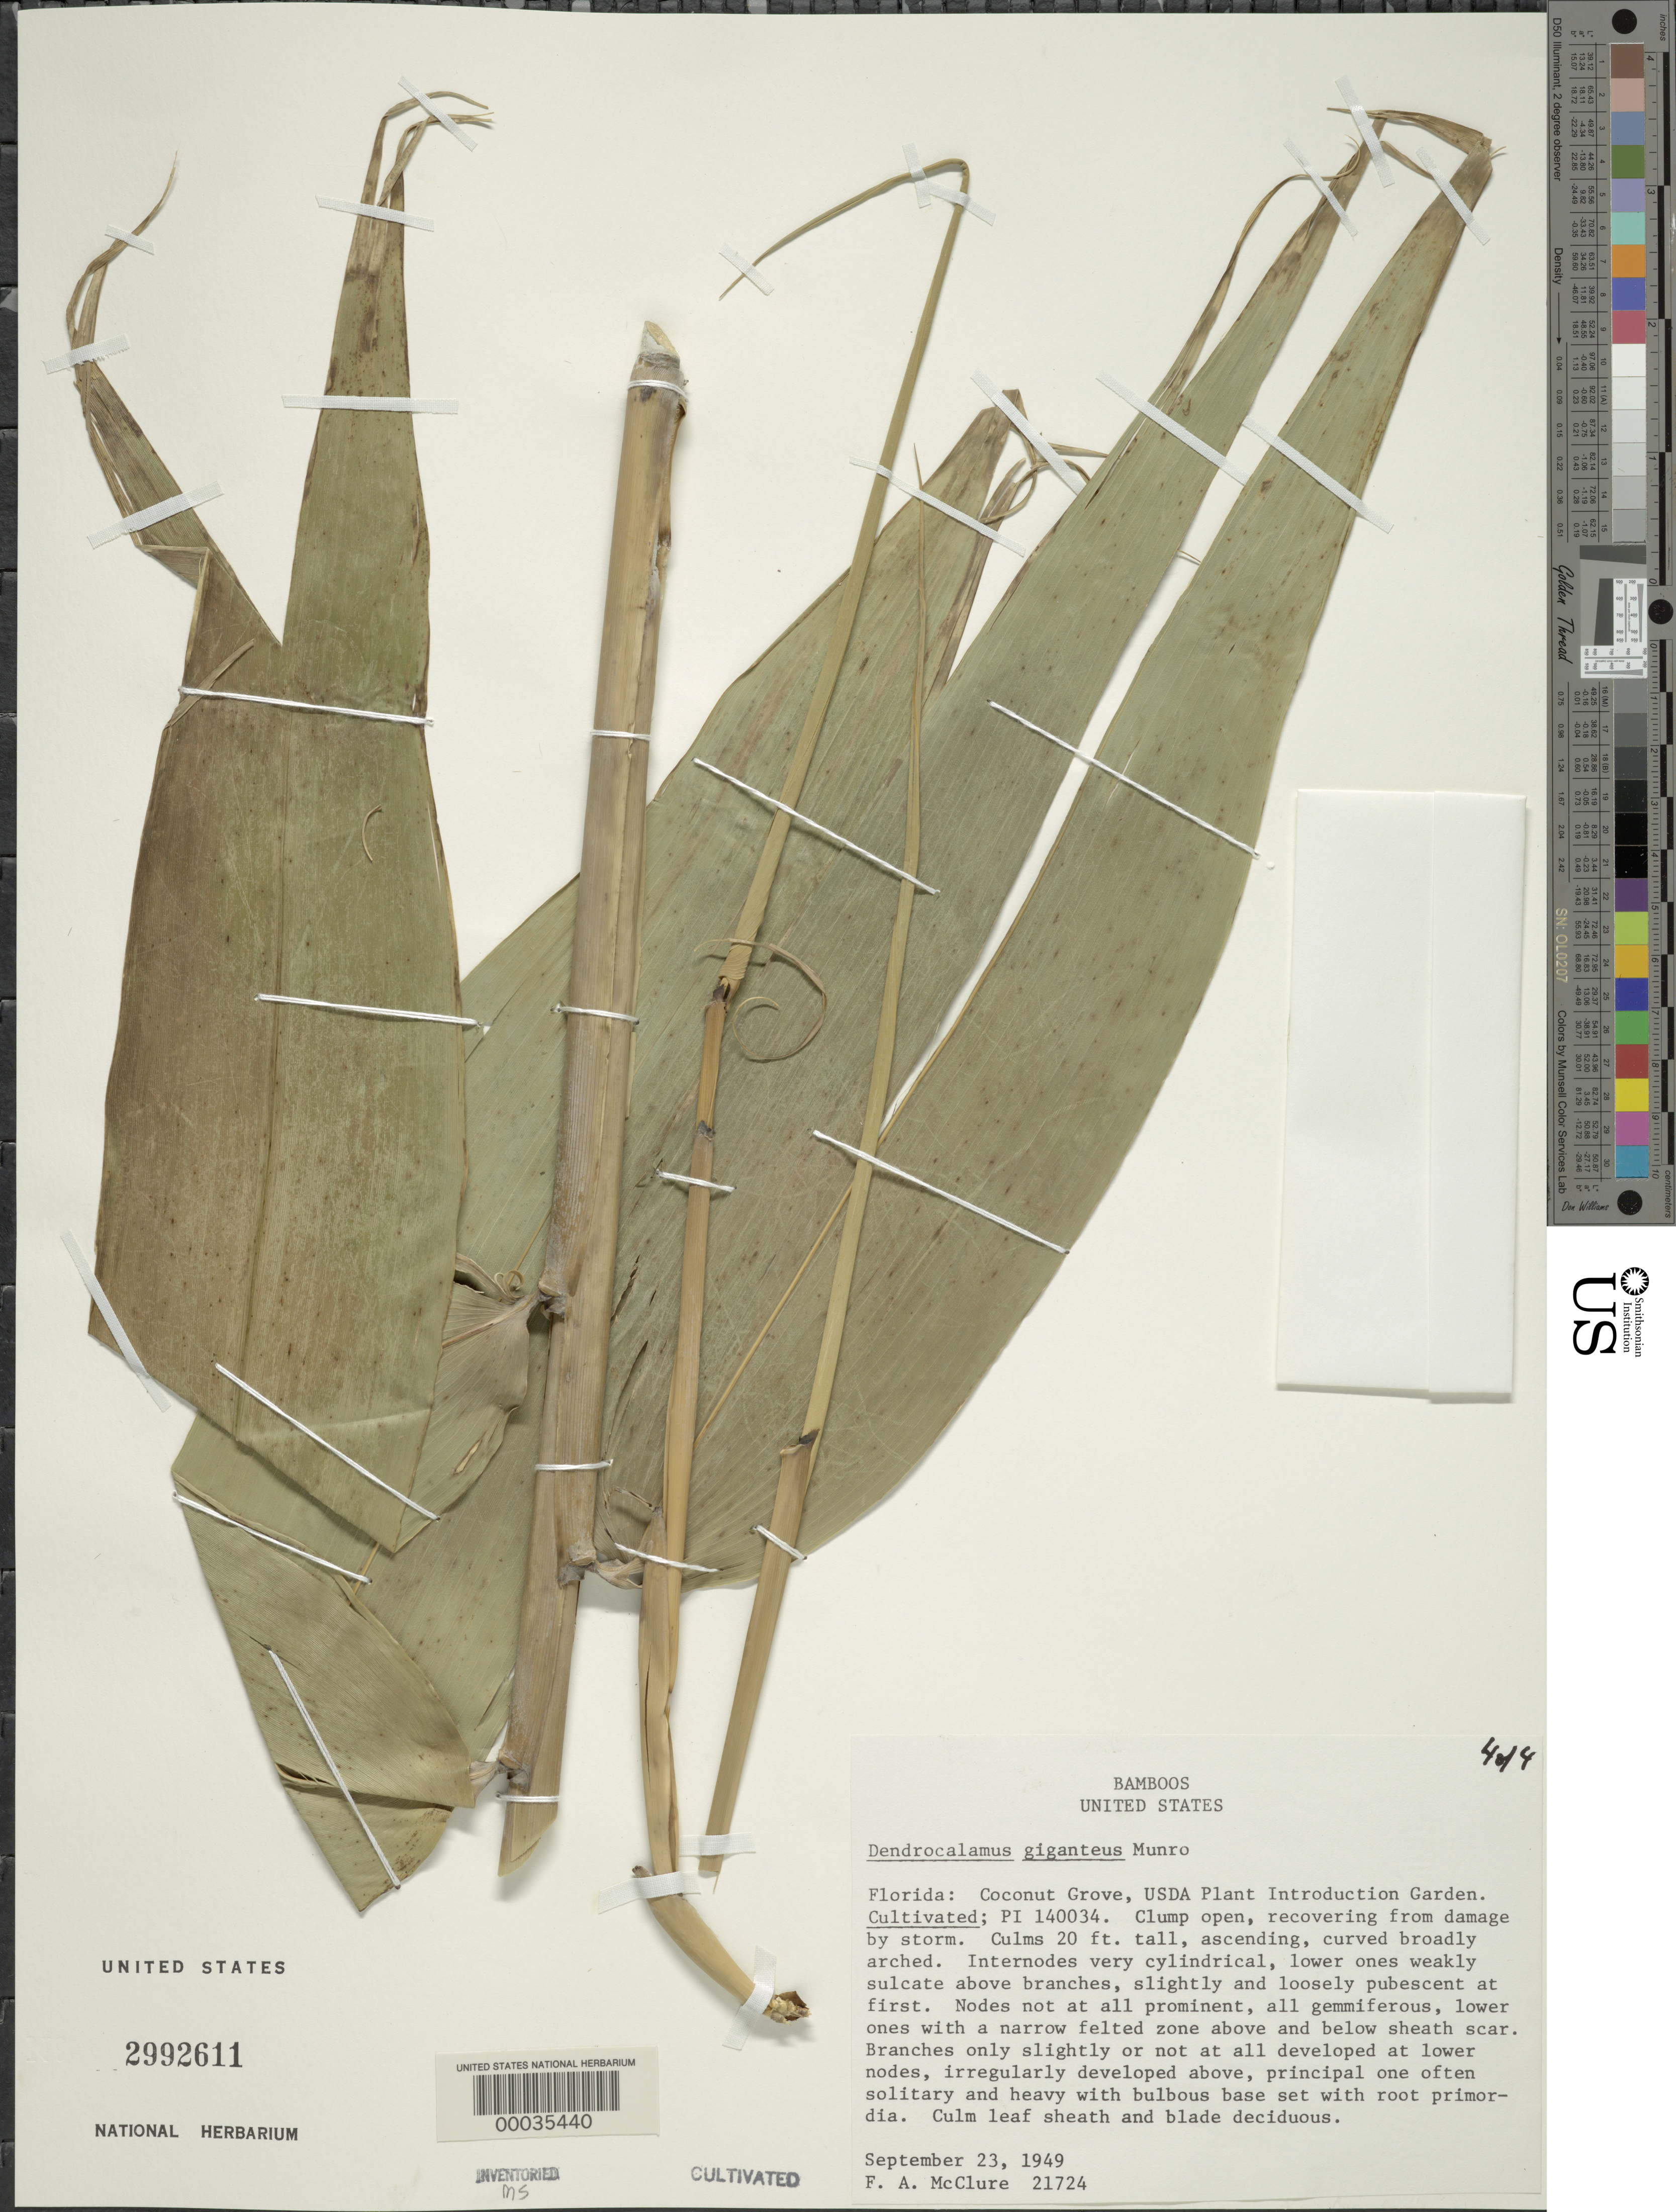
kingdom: Plantae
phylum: Tracheophyta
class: Liliopsida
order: Poales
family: Poaceae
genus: Dendrocalamus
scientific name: Dendrocalamus giganteus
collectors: F. A. McClure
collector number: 21724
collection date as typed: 23 Sep 1949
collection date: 1949-09-23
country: United States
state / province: Florida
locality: U.s.d.a. plant introduction garden-coconut grove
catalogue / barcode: US 2992611